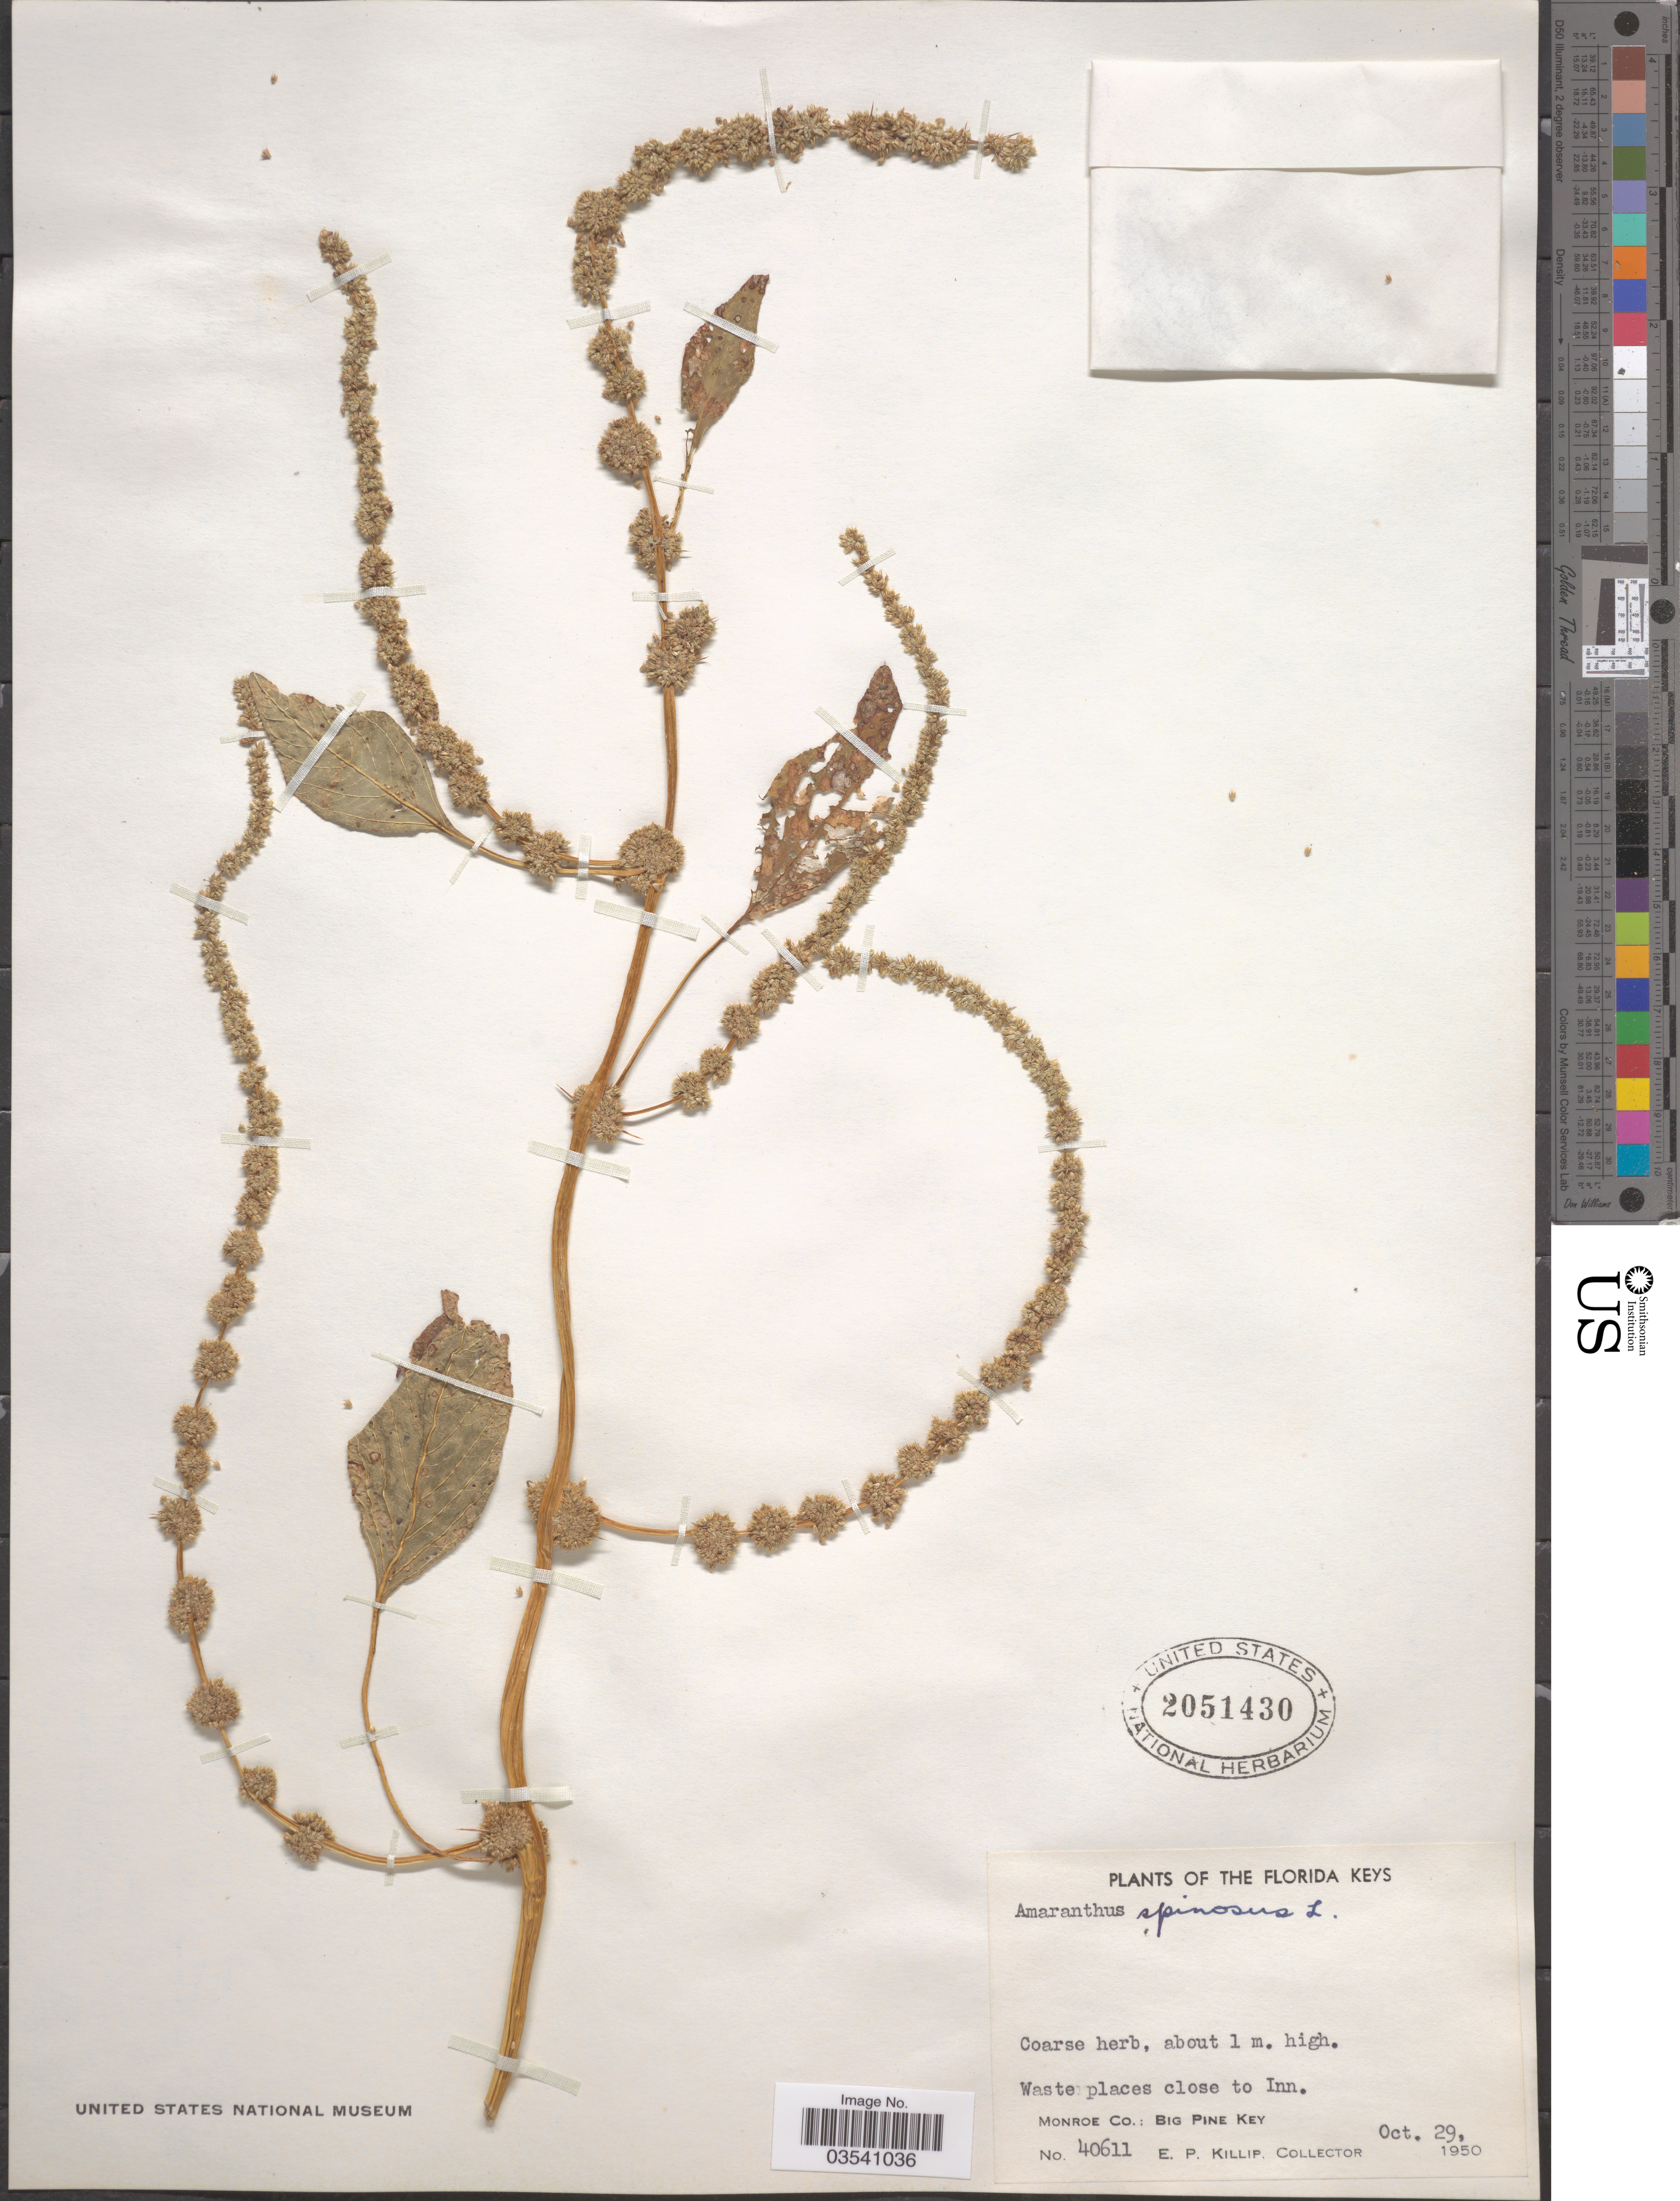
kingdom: Plantae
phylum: Tracheophyta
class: Magnoliopsida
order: Caryophyllales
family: Amaranthaceae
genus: Amaranthus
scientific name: Amaranthus spinosus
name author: L.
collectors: E. P. Killip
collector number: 40611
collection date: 1950-10-29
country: United States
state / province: Florida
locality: Florida Keys. Waste places close to Inn. Monroe Co.: Big Pine Key.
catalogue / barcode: US 2051430